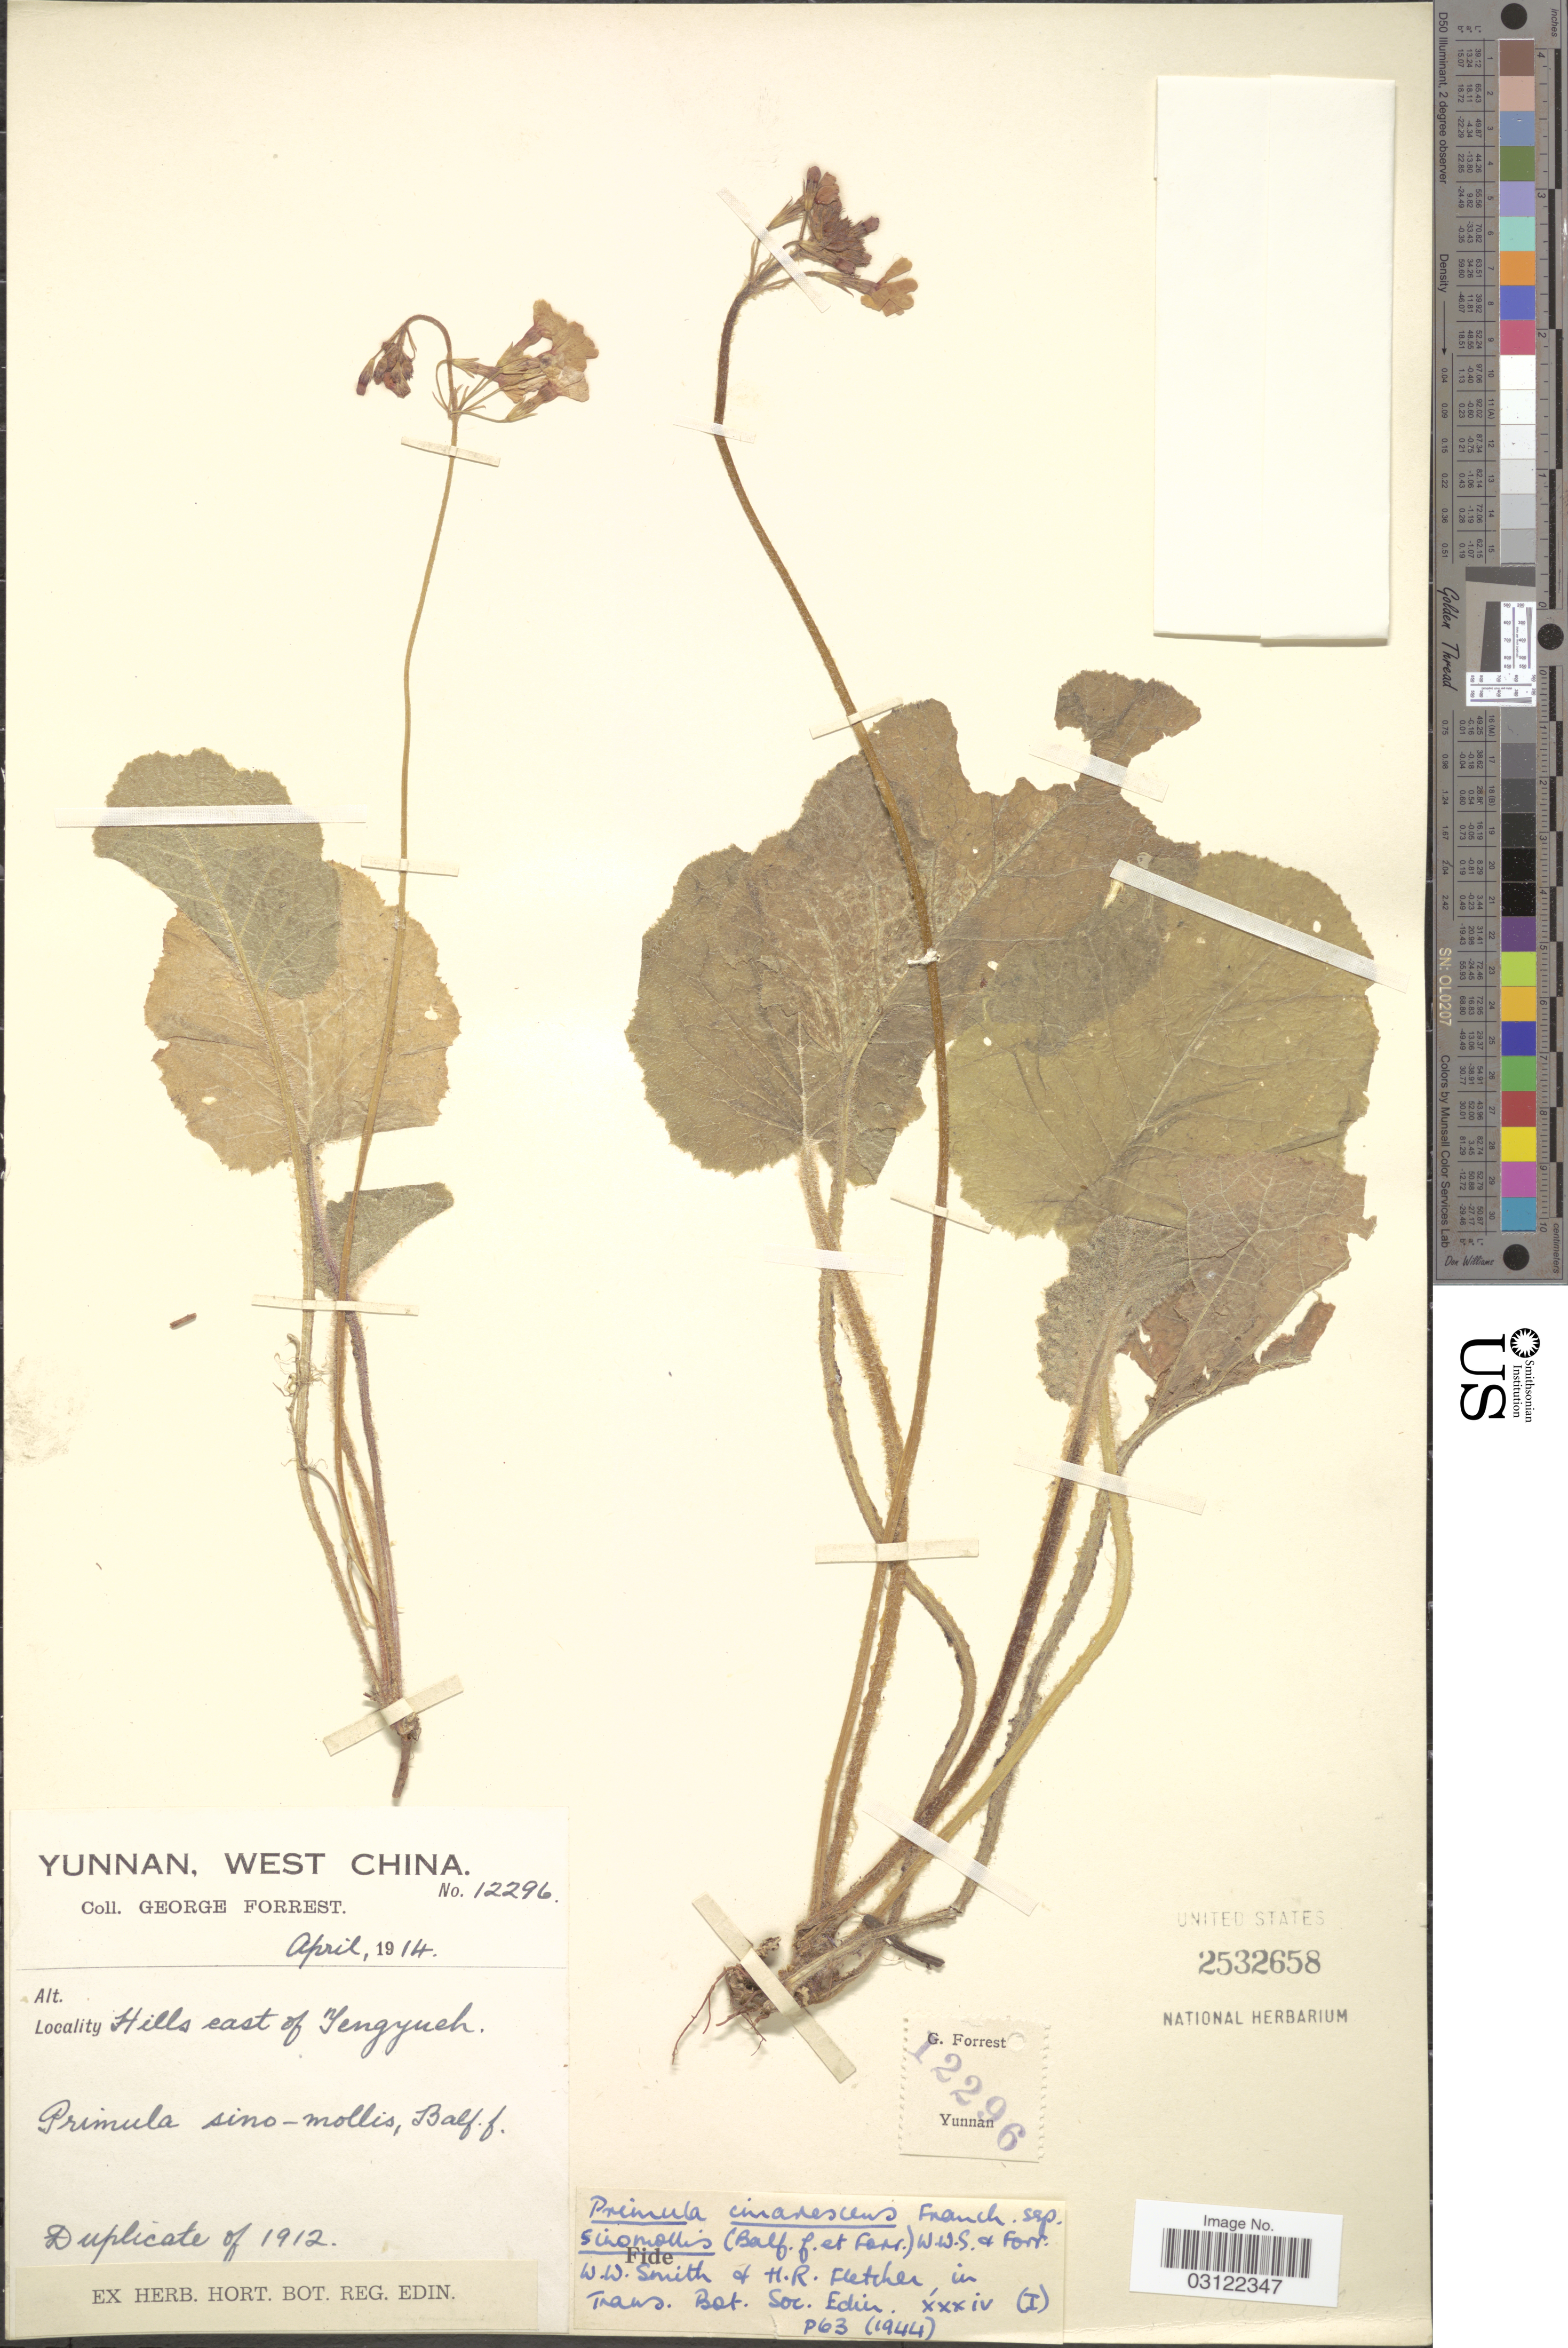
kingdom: Plantae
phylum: Tracheophyta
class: Magnoliopsida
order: Ericales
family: Primulaceae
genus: Primula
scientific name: Primula sinomollis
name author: Balf. f. & Forrest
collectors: G. Forrest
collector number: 12296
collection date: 1914-04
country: China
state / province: Yunnan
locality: West China. Hills east of Yengyueh.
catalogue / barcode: US 2532658